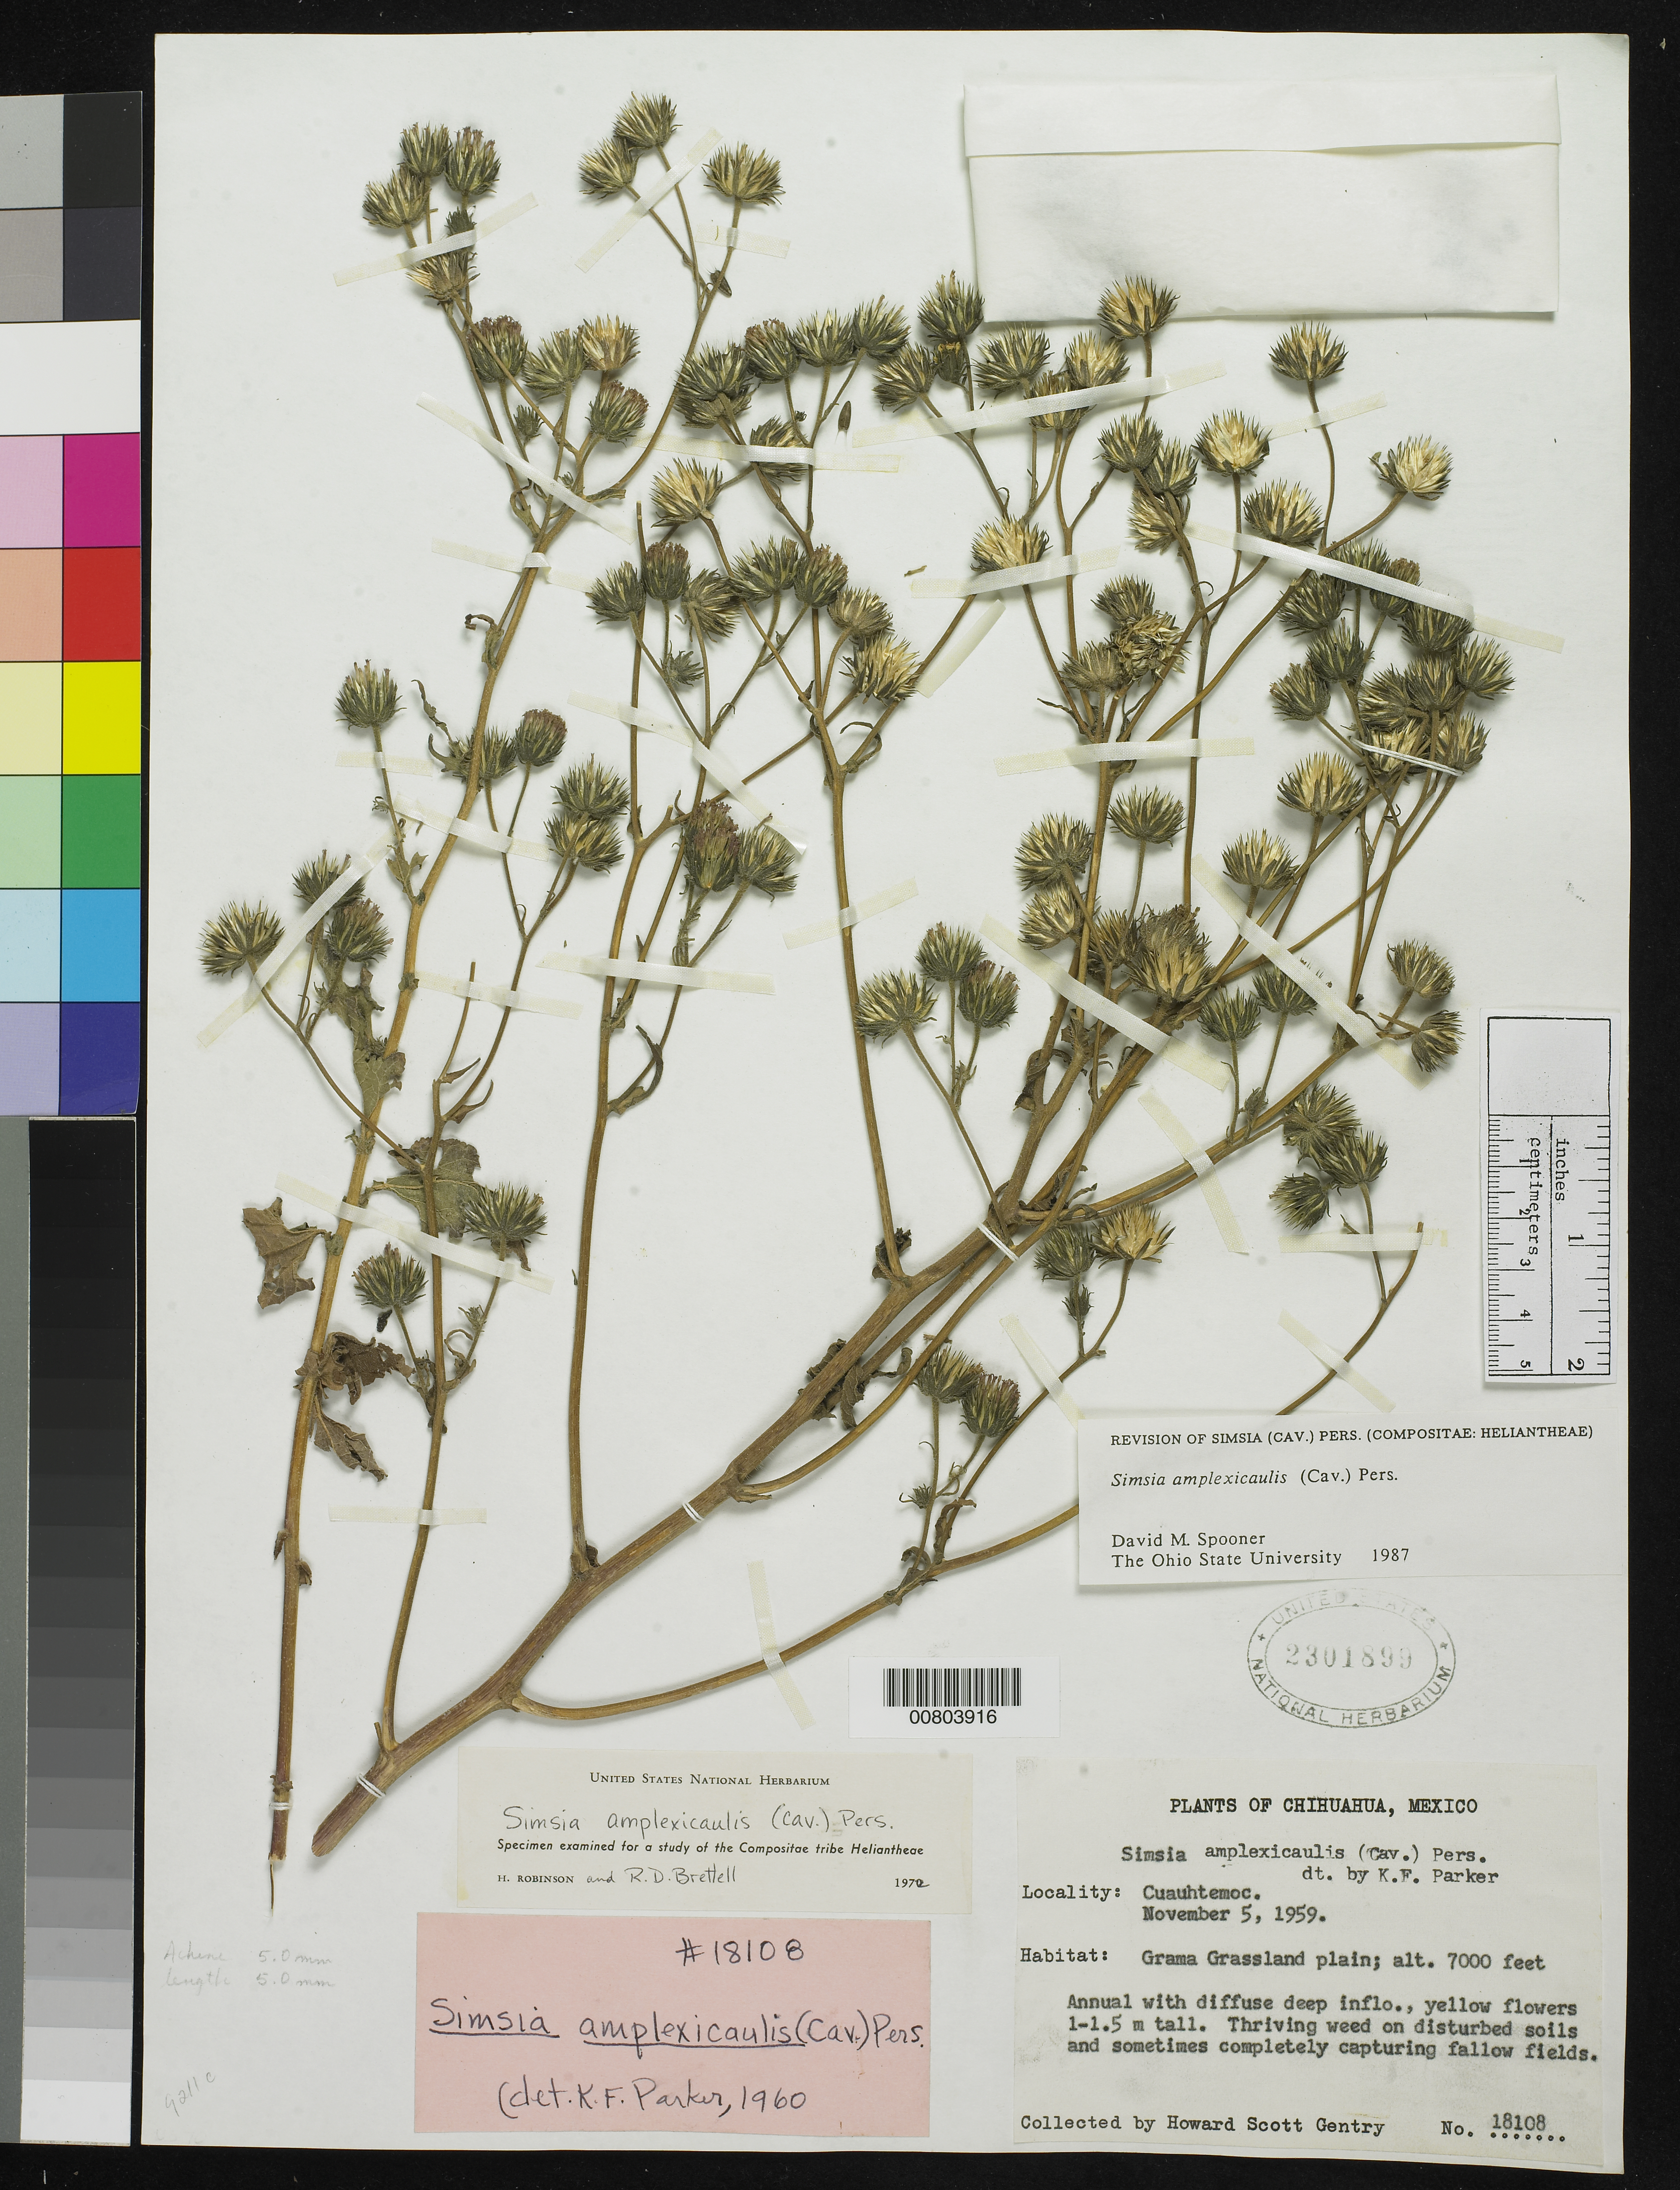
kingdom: Plantae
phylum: Tracheophyta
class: Magnoliopsida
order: Asterales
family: Asteraceae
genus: Simsia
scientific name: Simsia amplexicaulis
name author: (Cav.) Pers.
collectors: H. S. Gentry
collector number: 18108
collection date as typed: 05 Nov 1959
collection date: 1959-11-05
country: Mexico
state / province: Chihuahua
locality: Cuauhtemoc, Chihuahua.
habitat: Grama Grassland plain.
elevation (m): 2134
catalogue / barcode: US 2301899